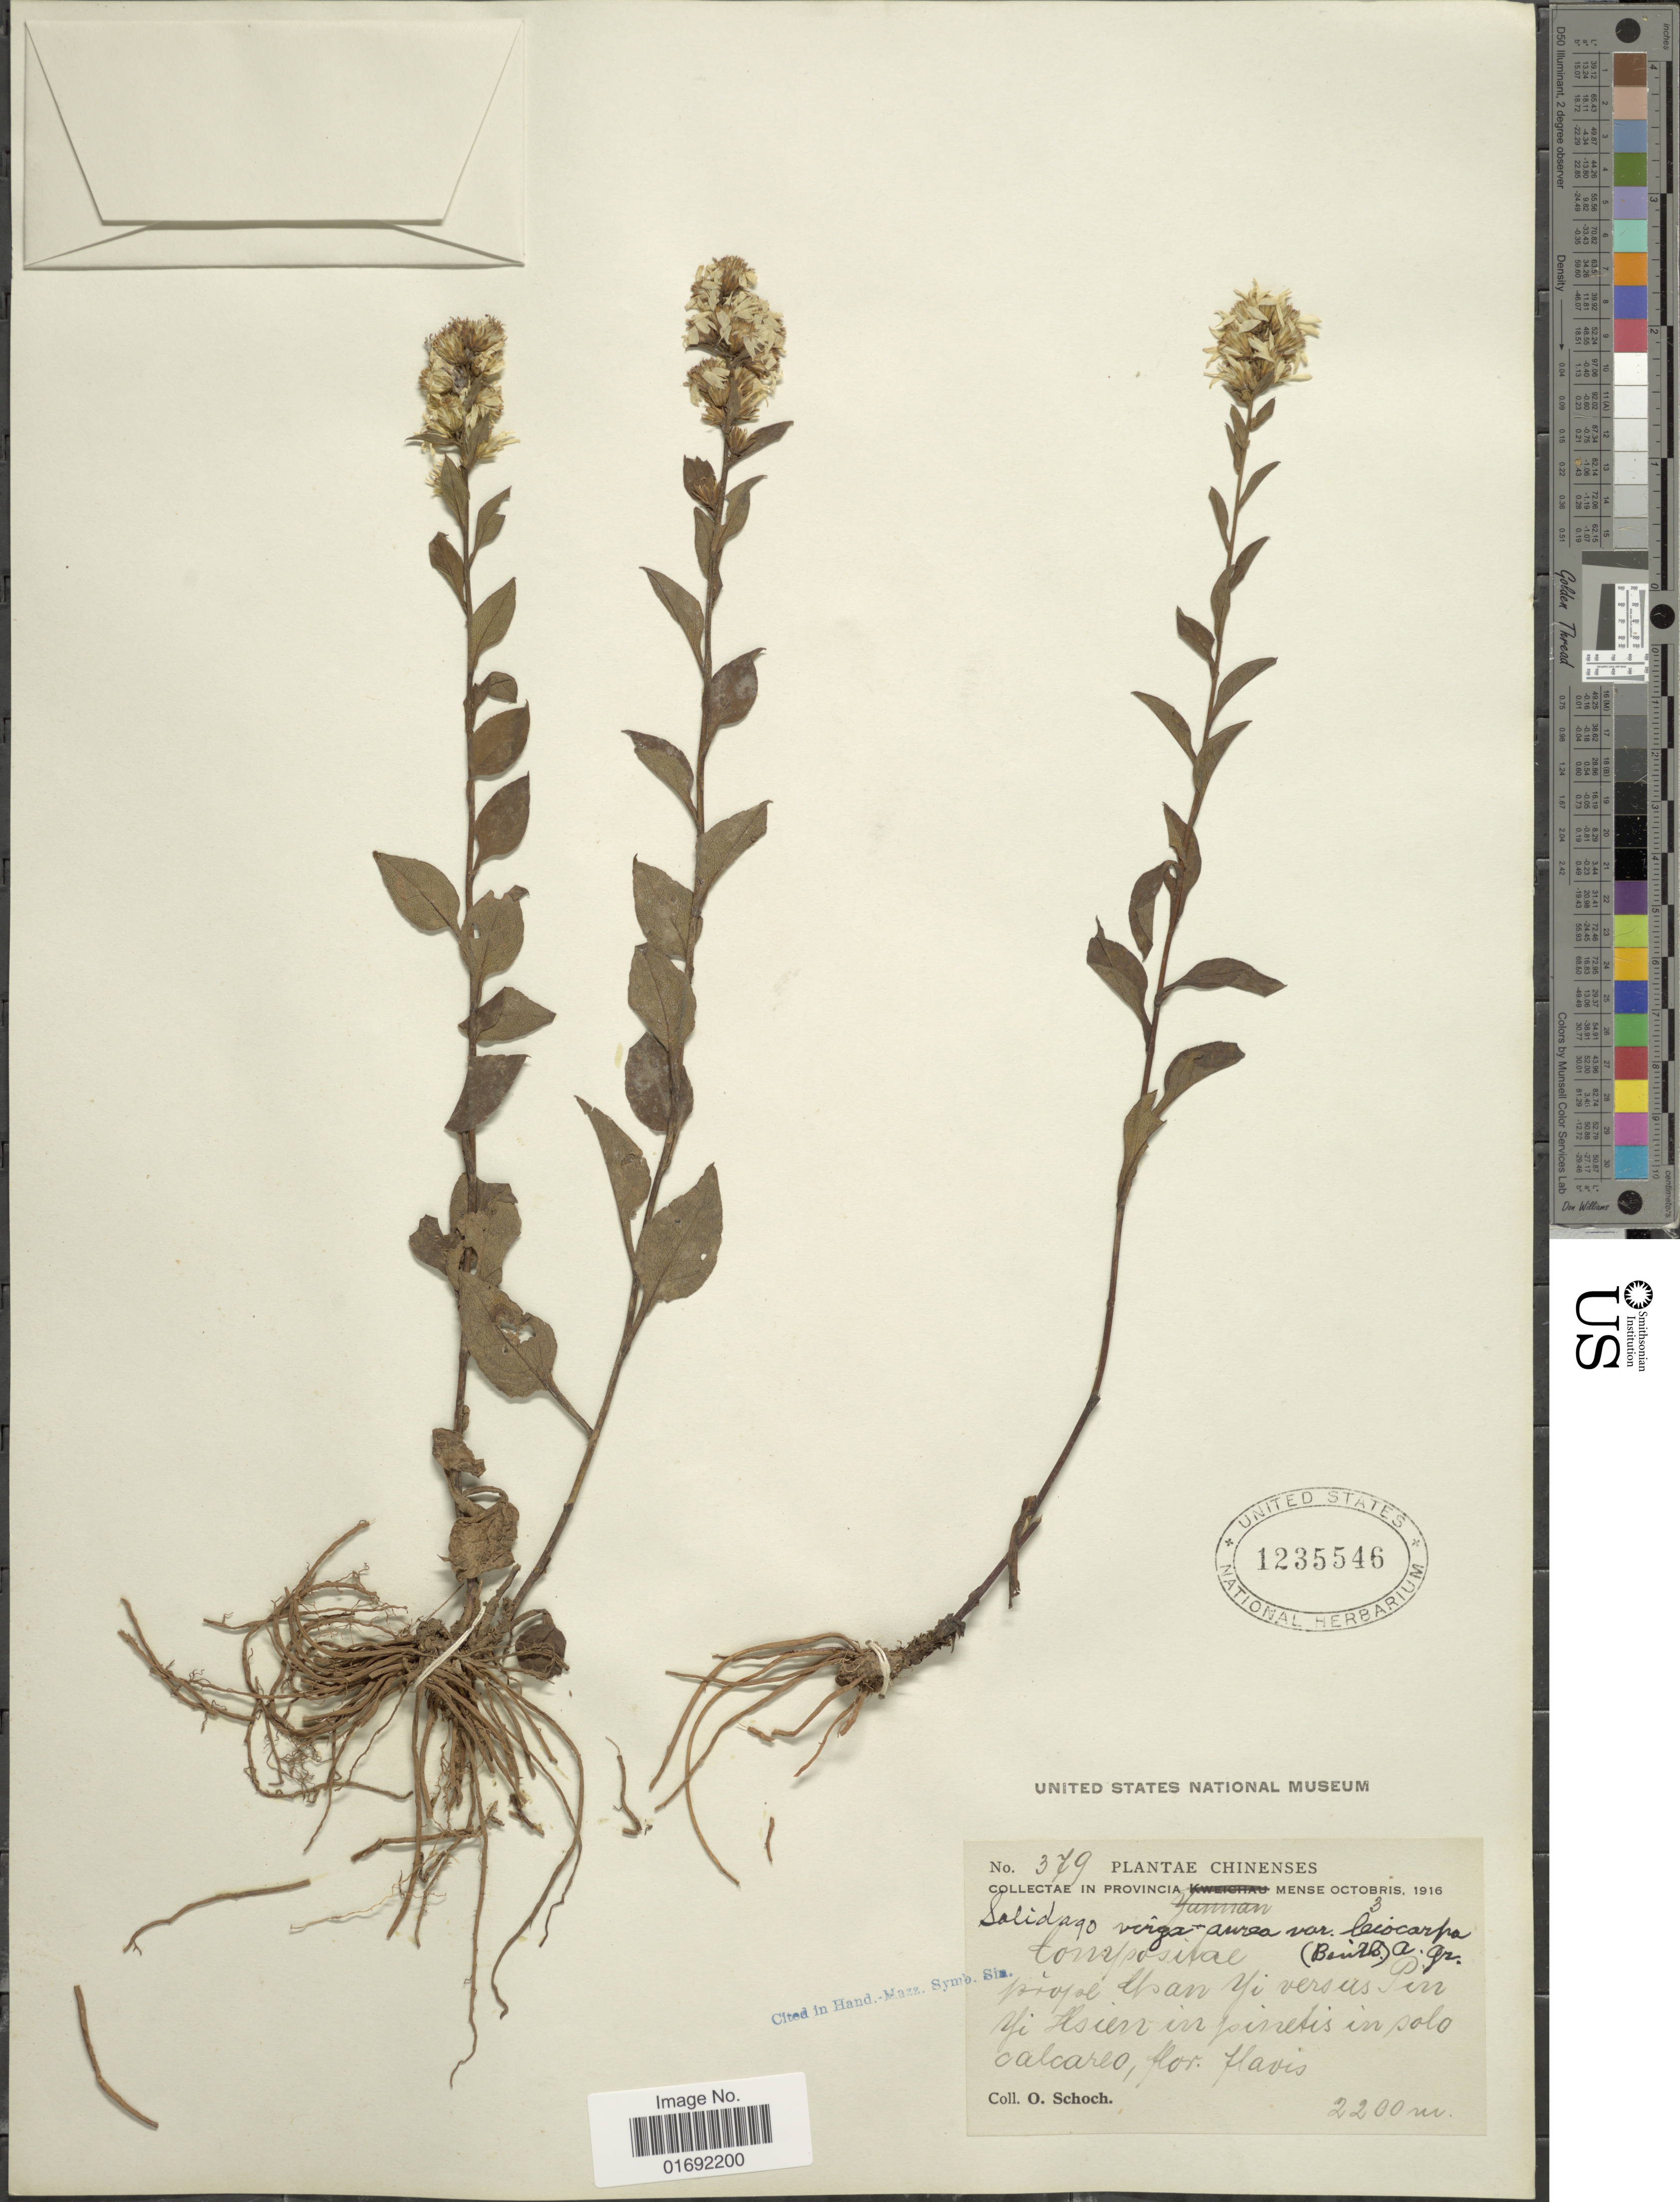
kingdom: Plantae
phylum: Tracheophyta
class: Magnoliopsida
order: Asterales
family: Asteraceae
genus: Solidago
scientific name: Solidago virgaurea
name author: L.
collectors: O. Schoch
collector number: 379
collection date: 1916-10-03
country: China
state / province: Yunnan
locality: Prope Chan Yi versus Pin Yi Hsien [interpreted]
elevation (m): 2200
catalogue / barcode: US 1235546